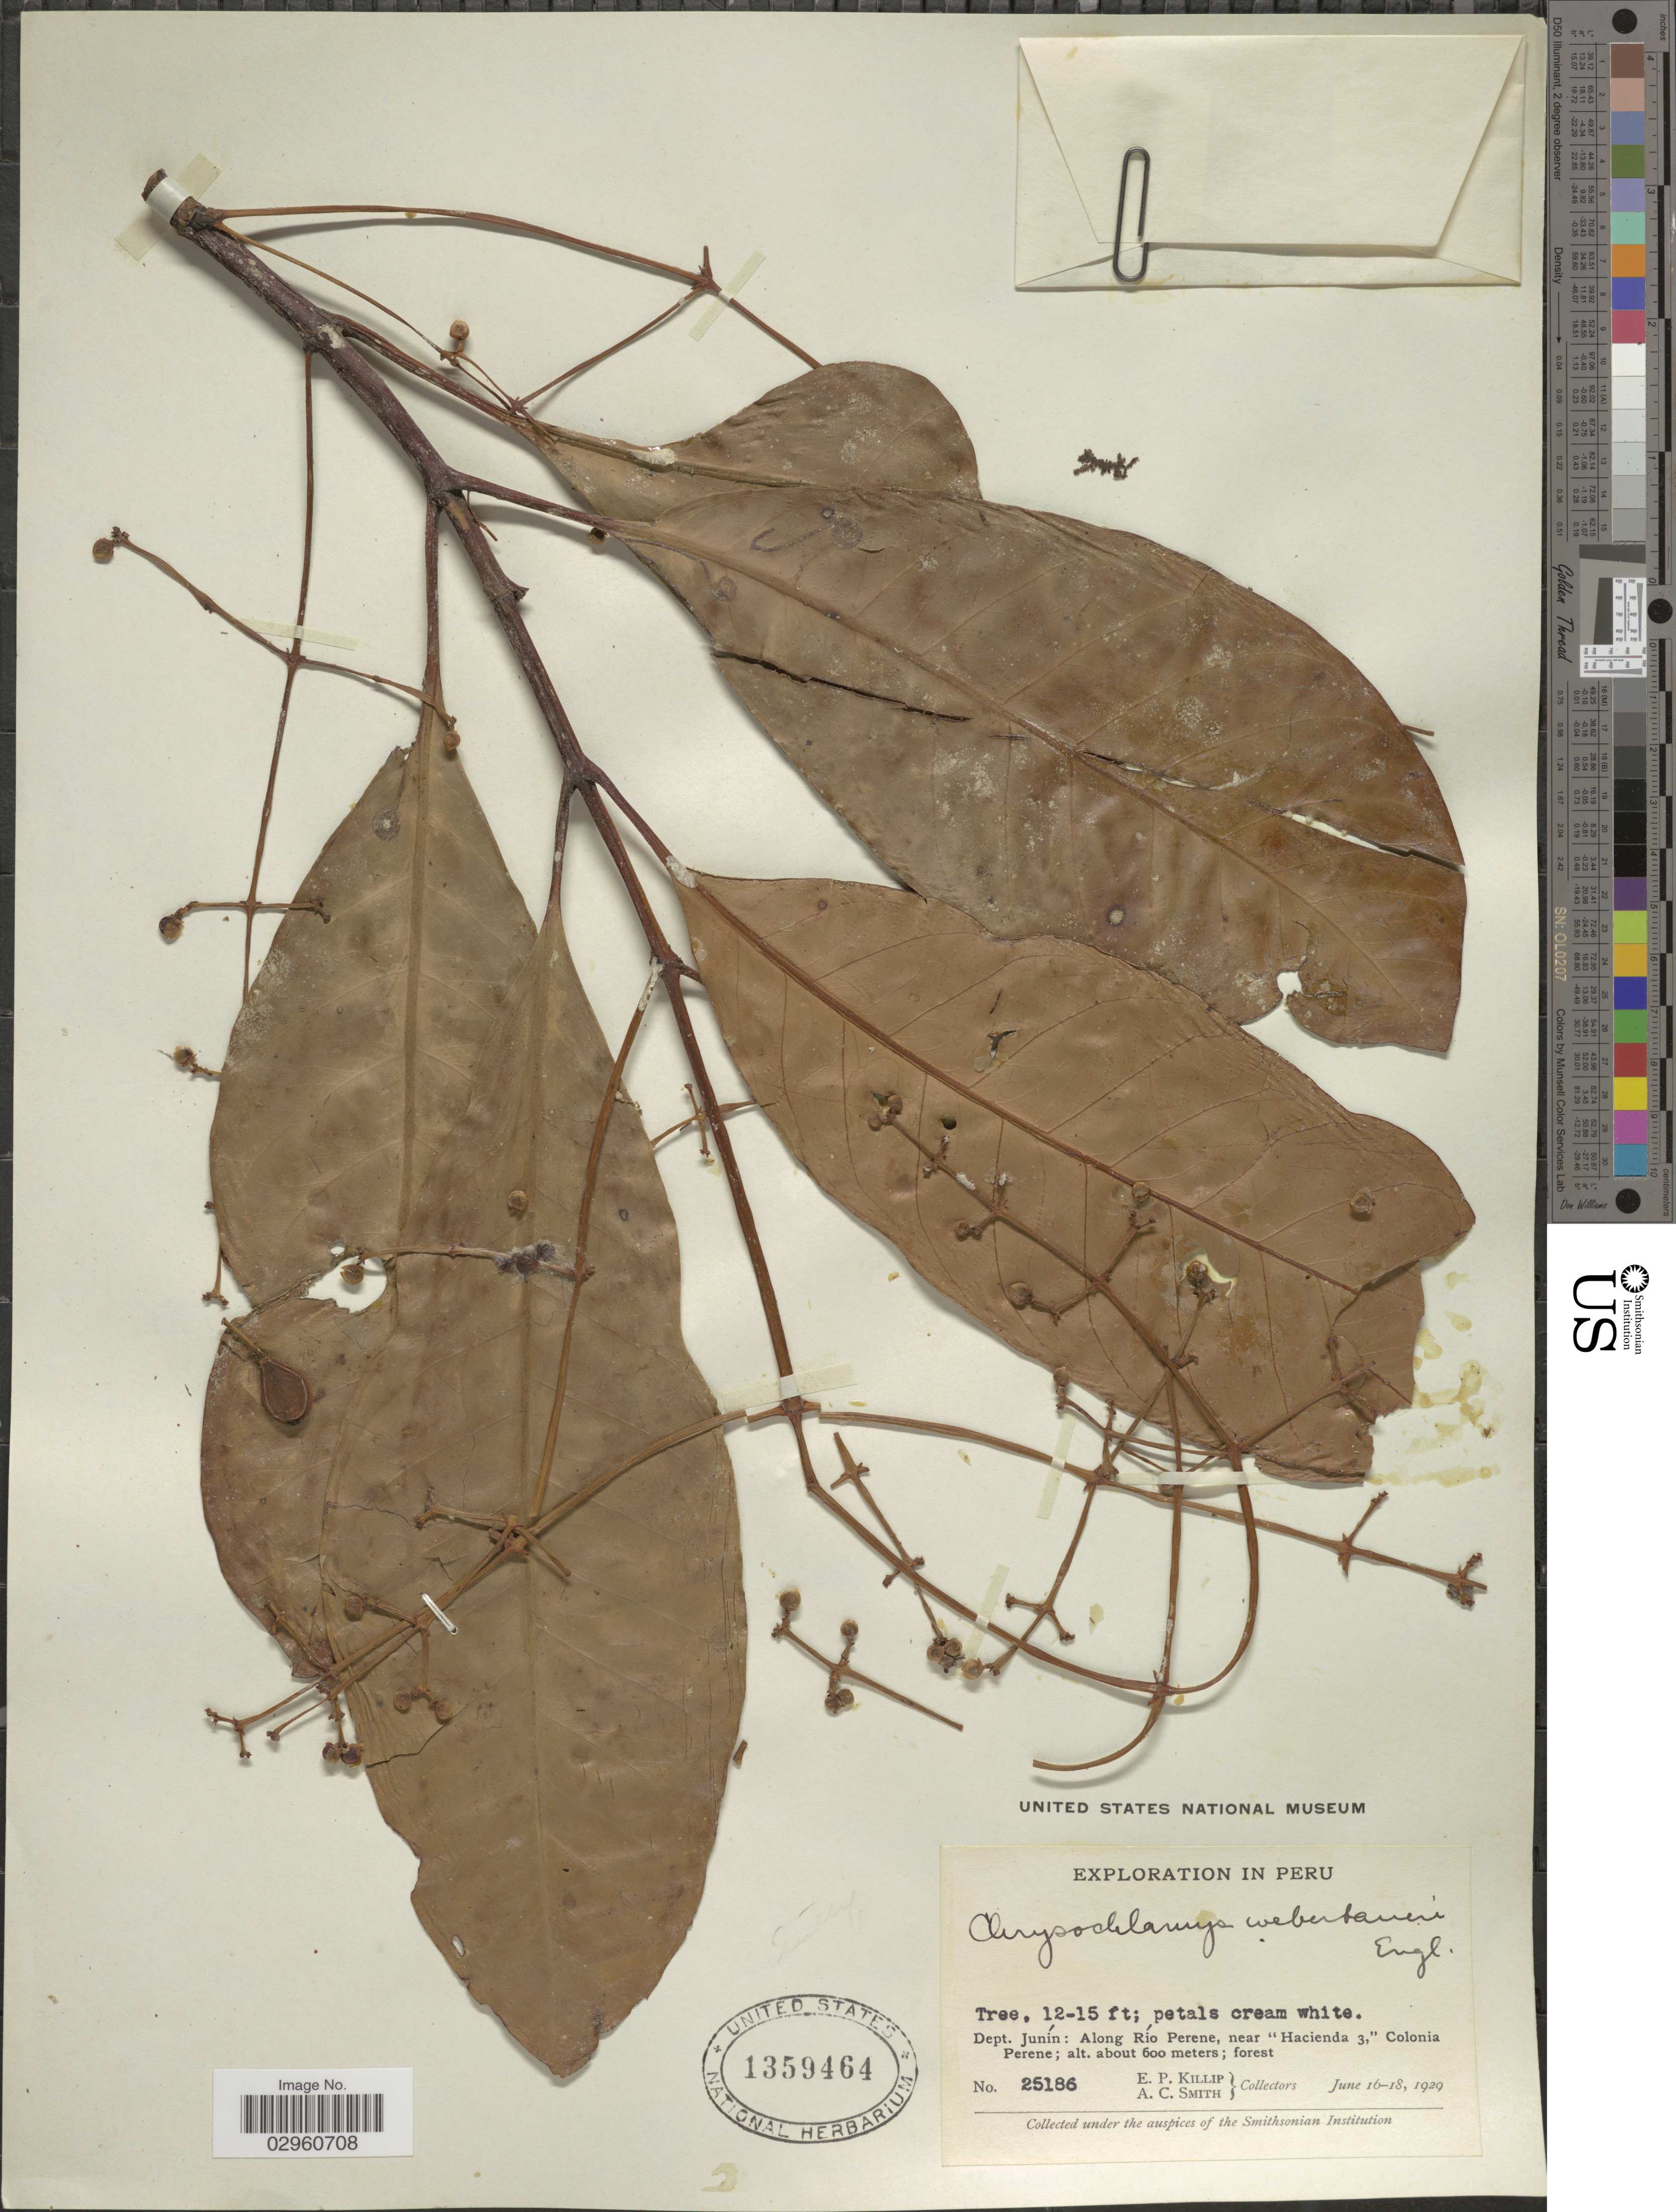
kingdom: Plantae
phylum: Tracheophyta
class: Magnoliopsida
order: Malpighiales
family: Clusiaceae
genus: Chrysochlamys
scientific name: Chrysochlamys weberbaueri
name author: Engl.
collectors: E. P. Killip & A. C. Smith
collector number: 25186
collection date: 1929-06-16/1929-06-18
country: Peru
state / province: Junín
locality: Dept. Junín: Along Río Perene, near "Hacienda 3", Colonia Perene.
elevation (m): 600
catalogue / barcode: US 1359464